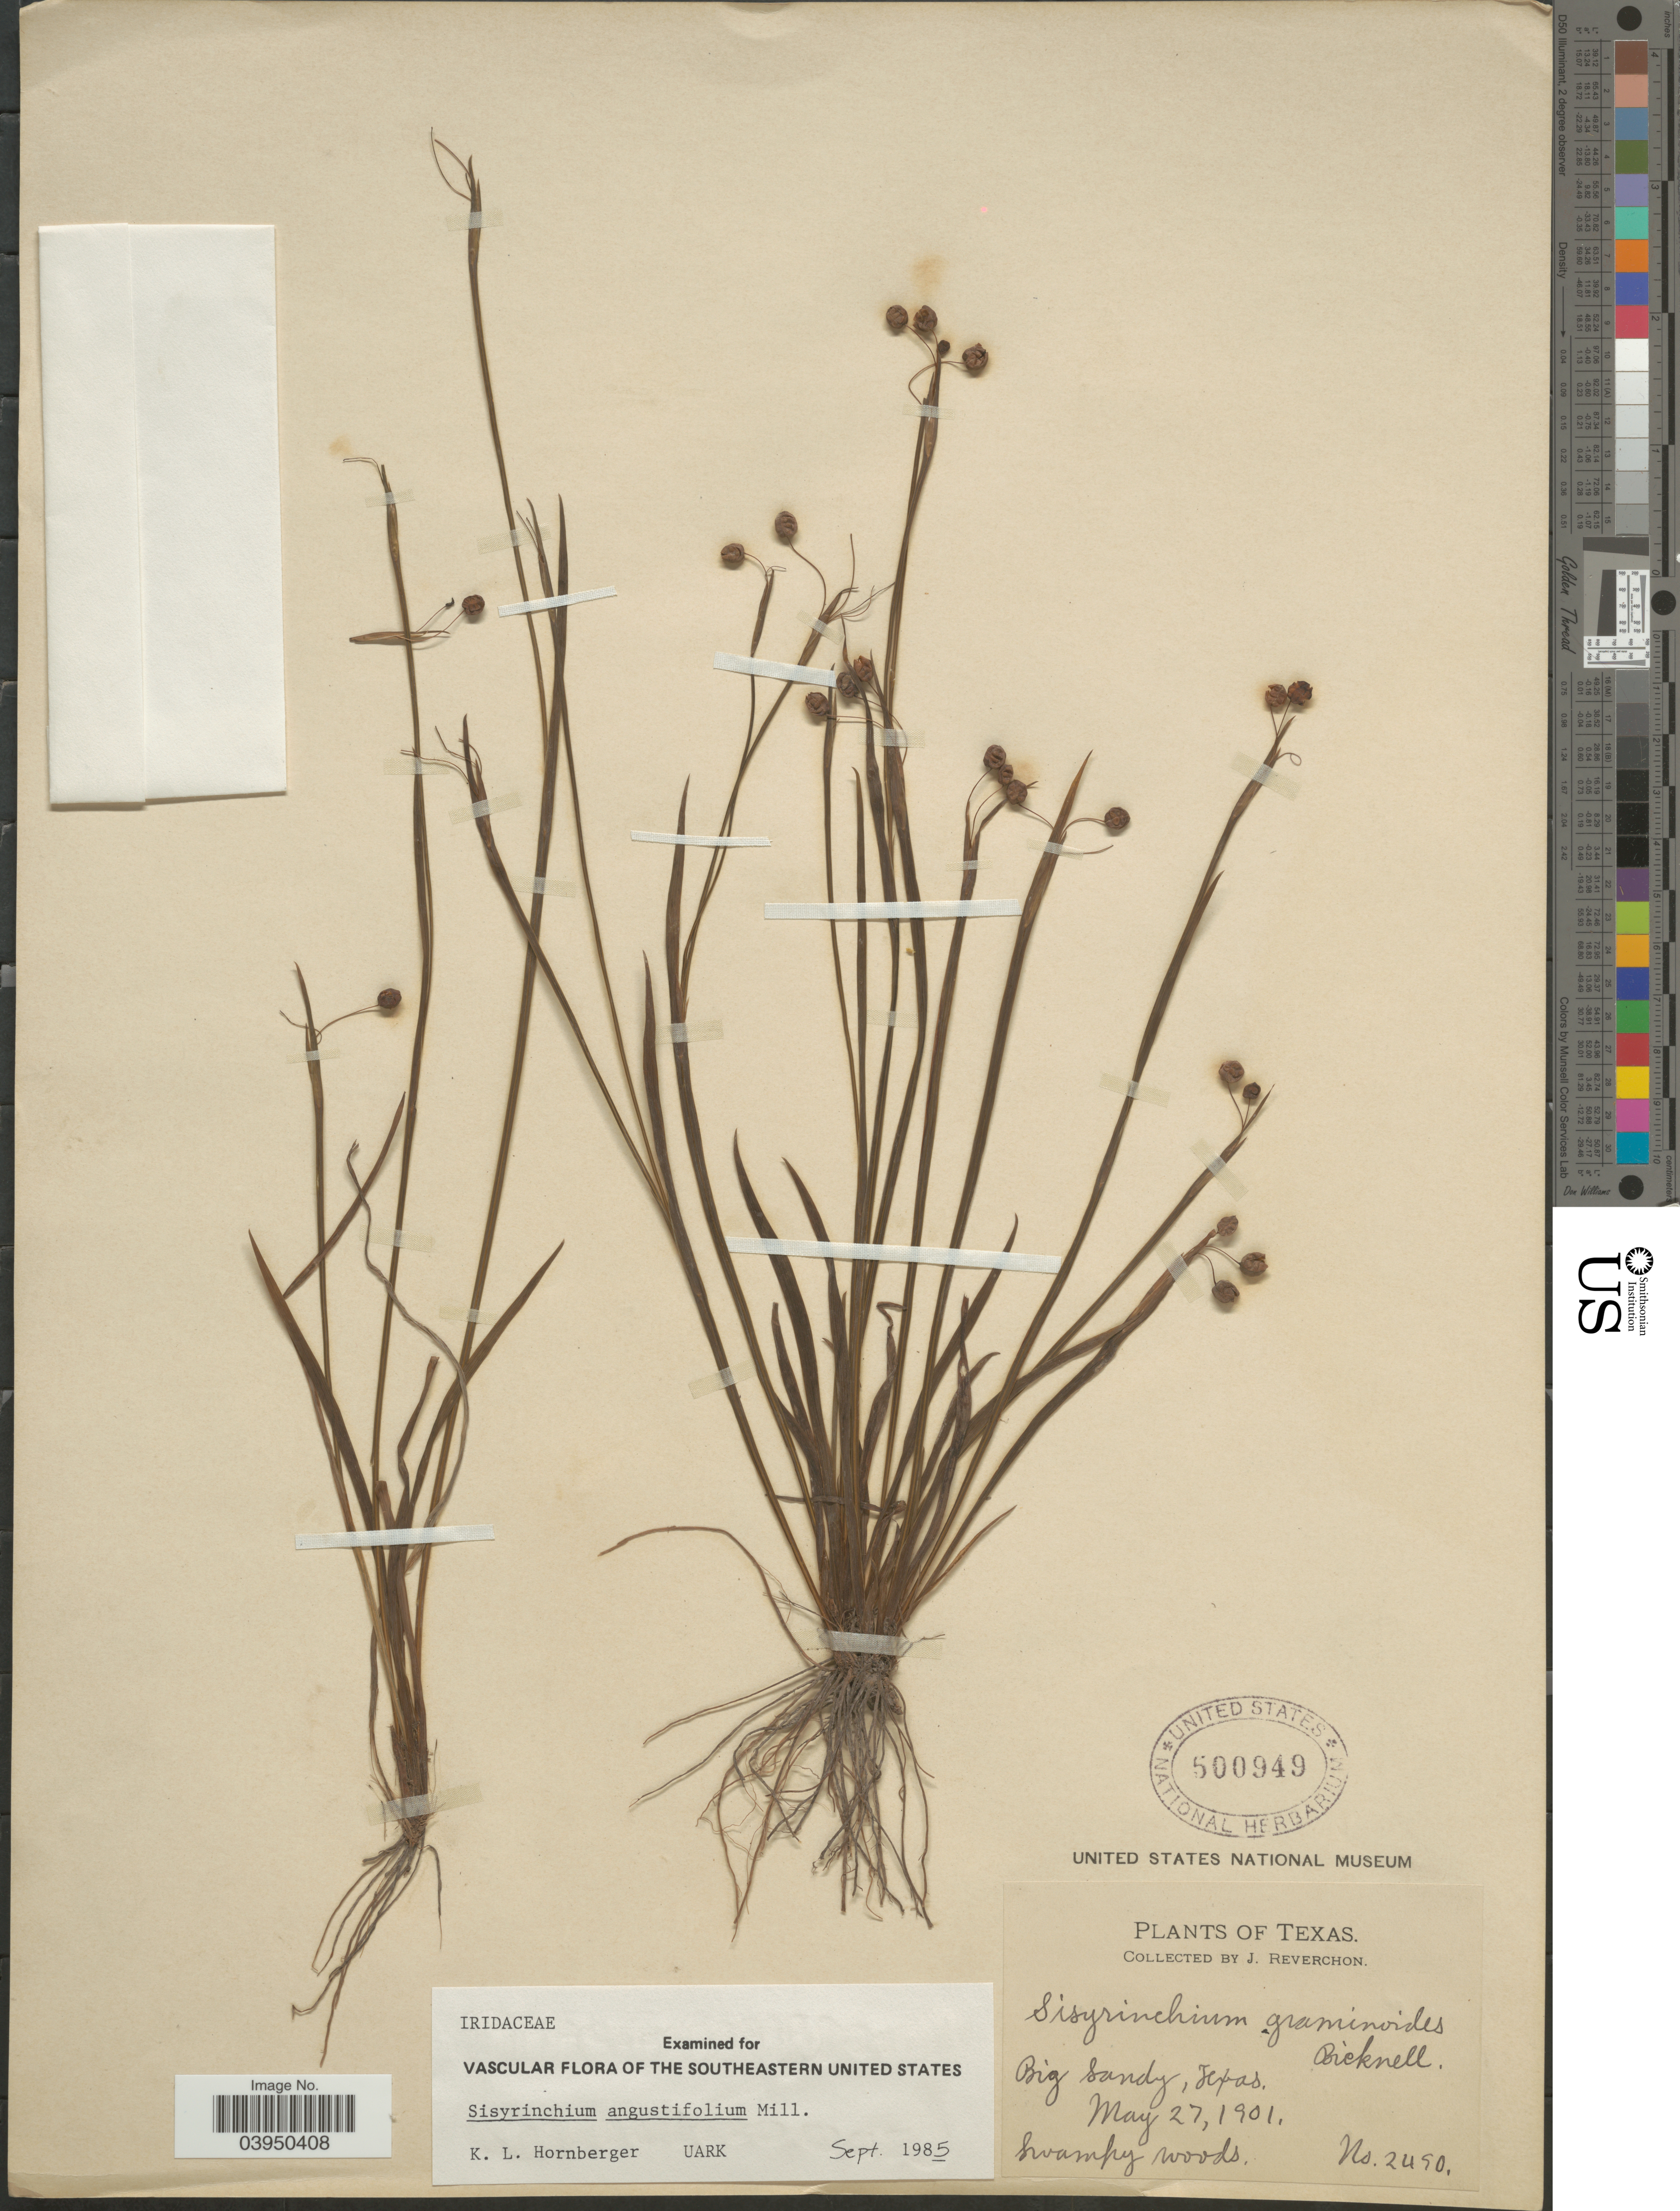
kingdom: Plantae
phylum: Tracheophyta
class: Liliopsida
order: Asparagales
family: Iridaceae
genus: Sisyrinchium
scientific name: Sisyrinchium angustifolium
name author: Mill.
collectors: J. Reverchon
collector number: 2450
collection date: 1901-05-27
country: United States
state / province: Texas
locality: Big Sandy.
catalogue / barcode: US 500949